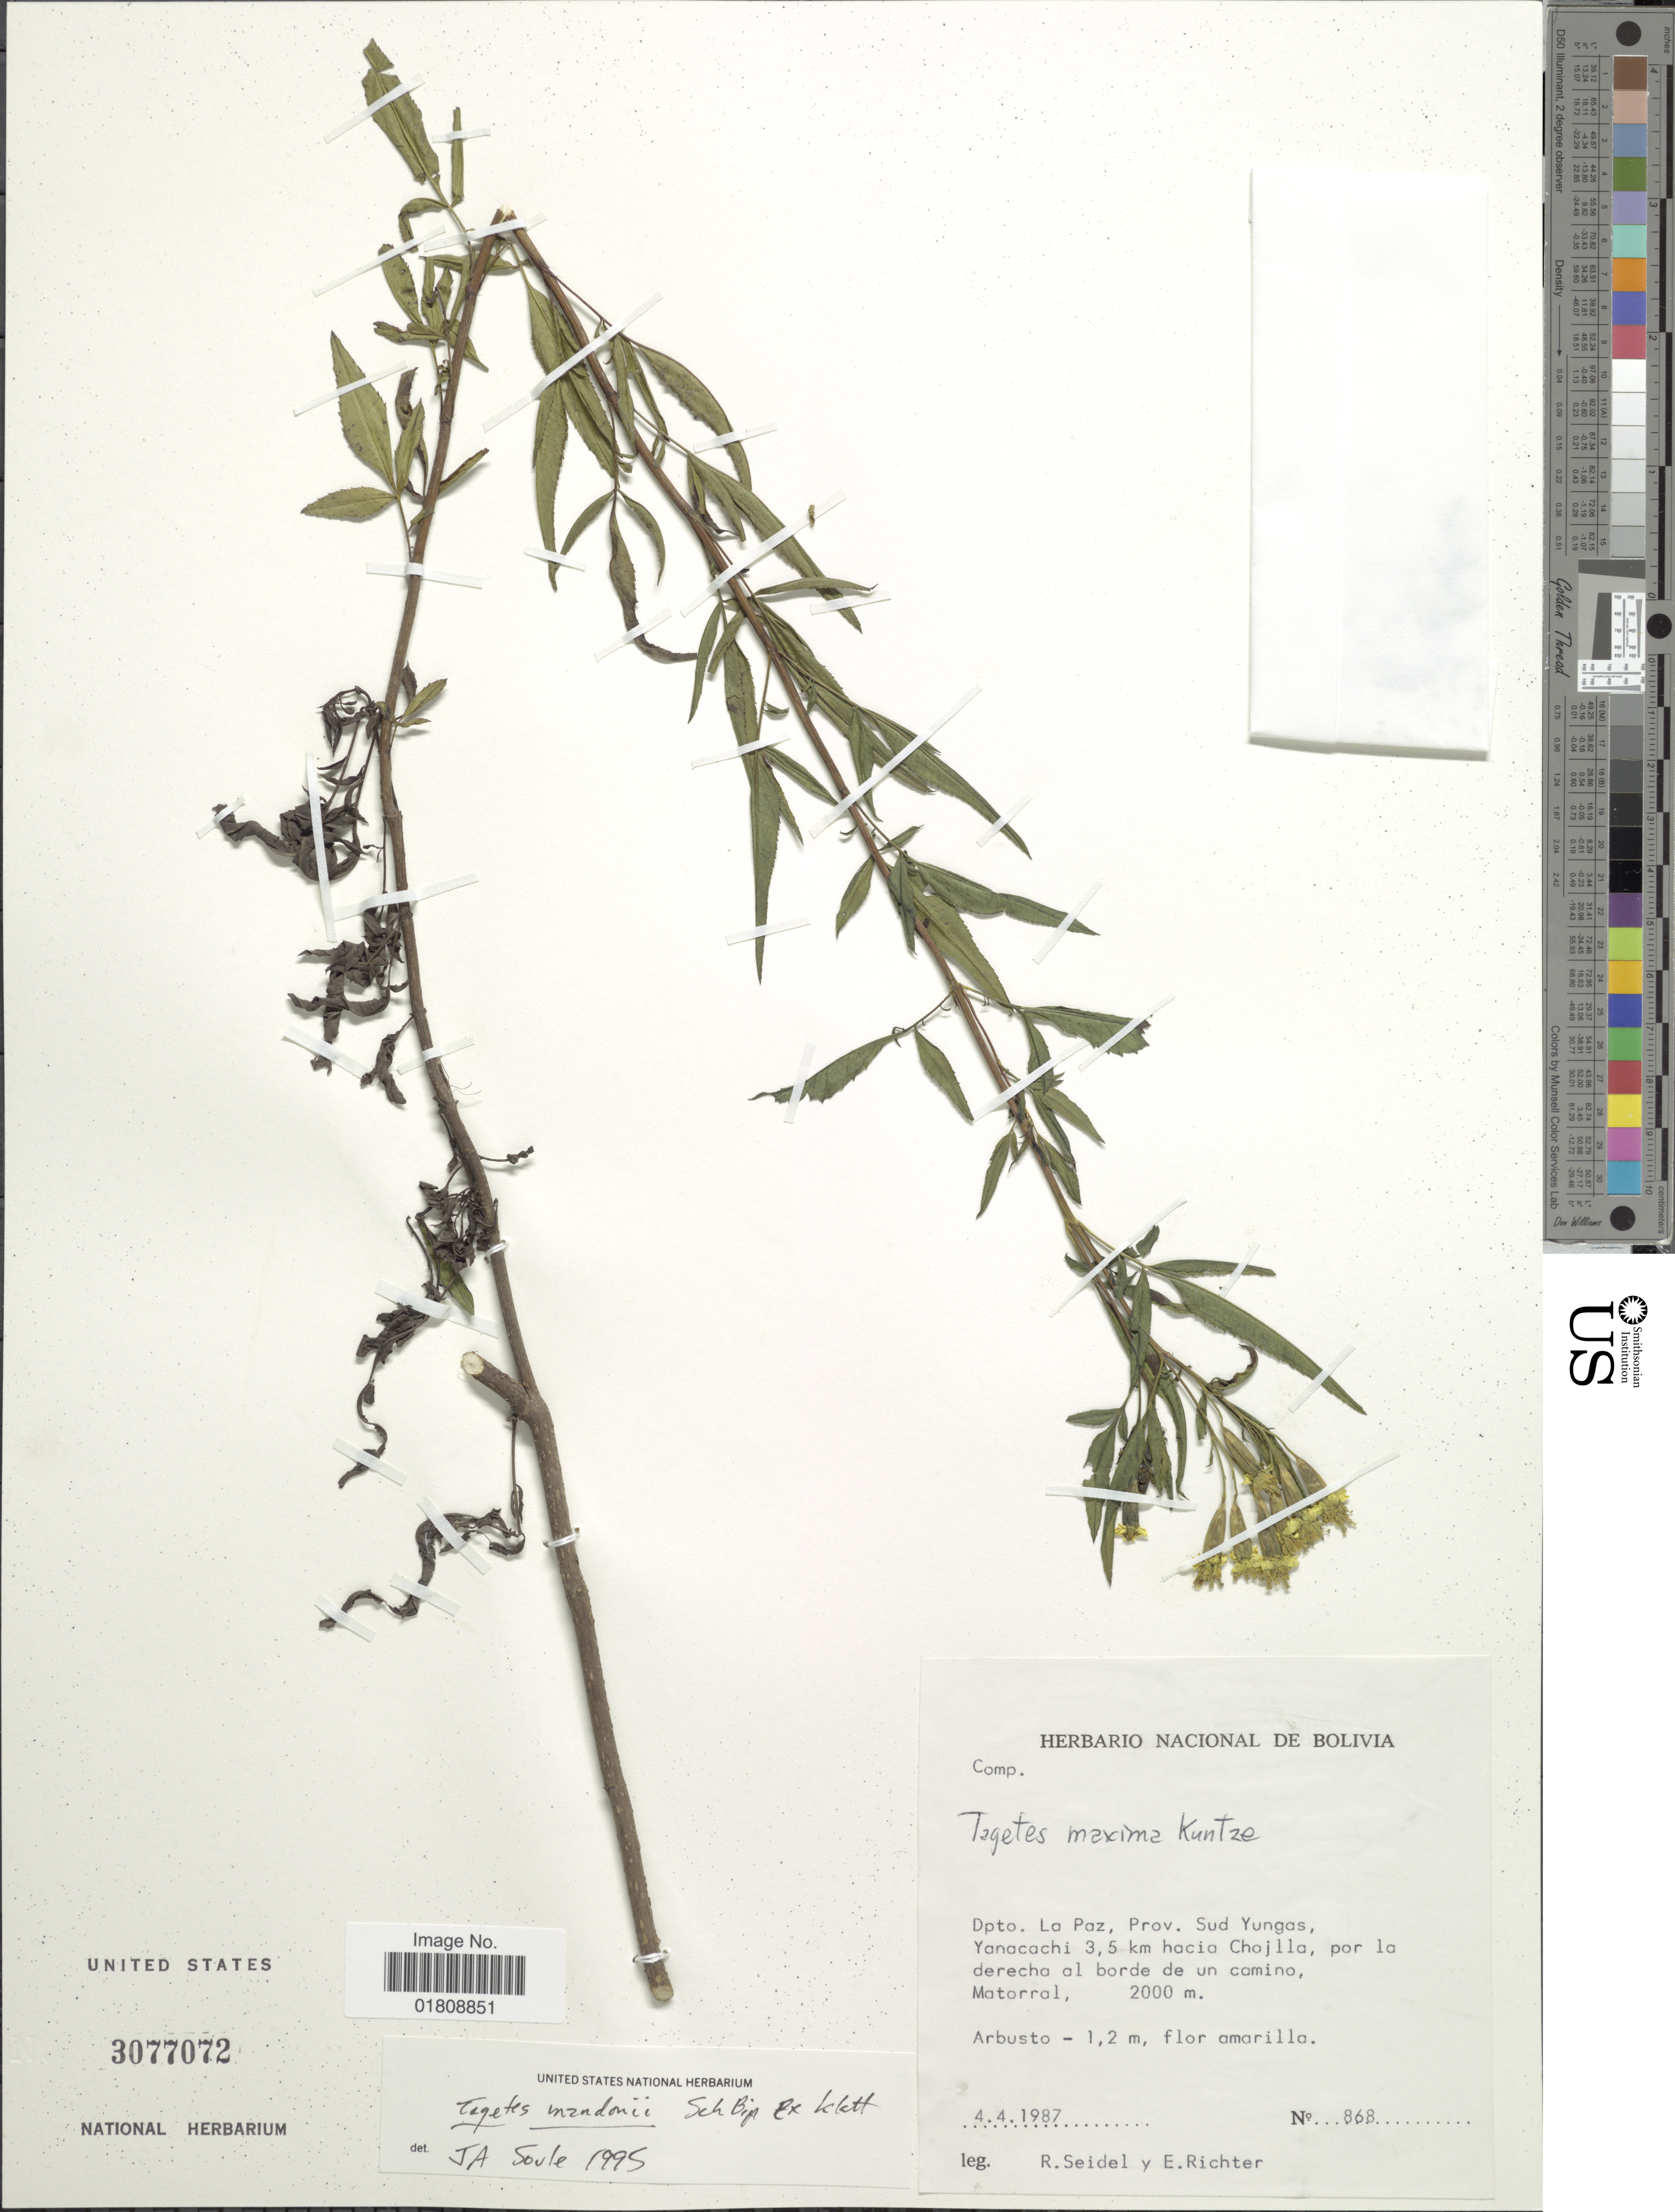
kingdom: Plantae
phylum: Tracheophyta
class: Magnoliopsida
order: Asterales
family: Asteraceae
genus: Tagetes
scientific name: Tagetes mandonii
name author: Sch. Bip. ex Klatt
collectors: R. Seidel & E. Richter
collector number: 868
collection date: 1987-04-04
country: Bolivia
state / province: La Paz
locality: Prov. Sud Yungas, Yanacachi 3.5 km hacia Chojlla, por la derecha al borde de un camino, Matorral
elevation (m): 2000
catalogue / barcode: US 3077072